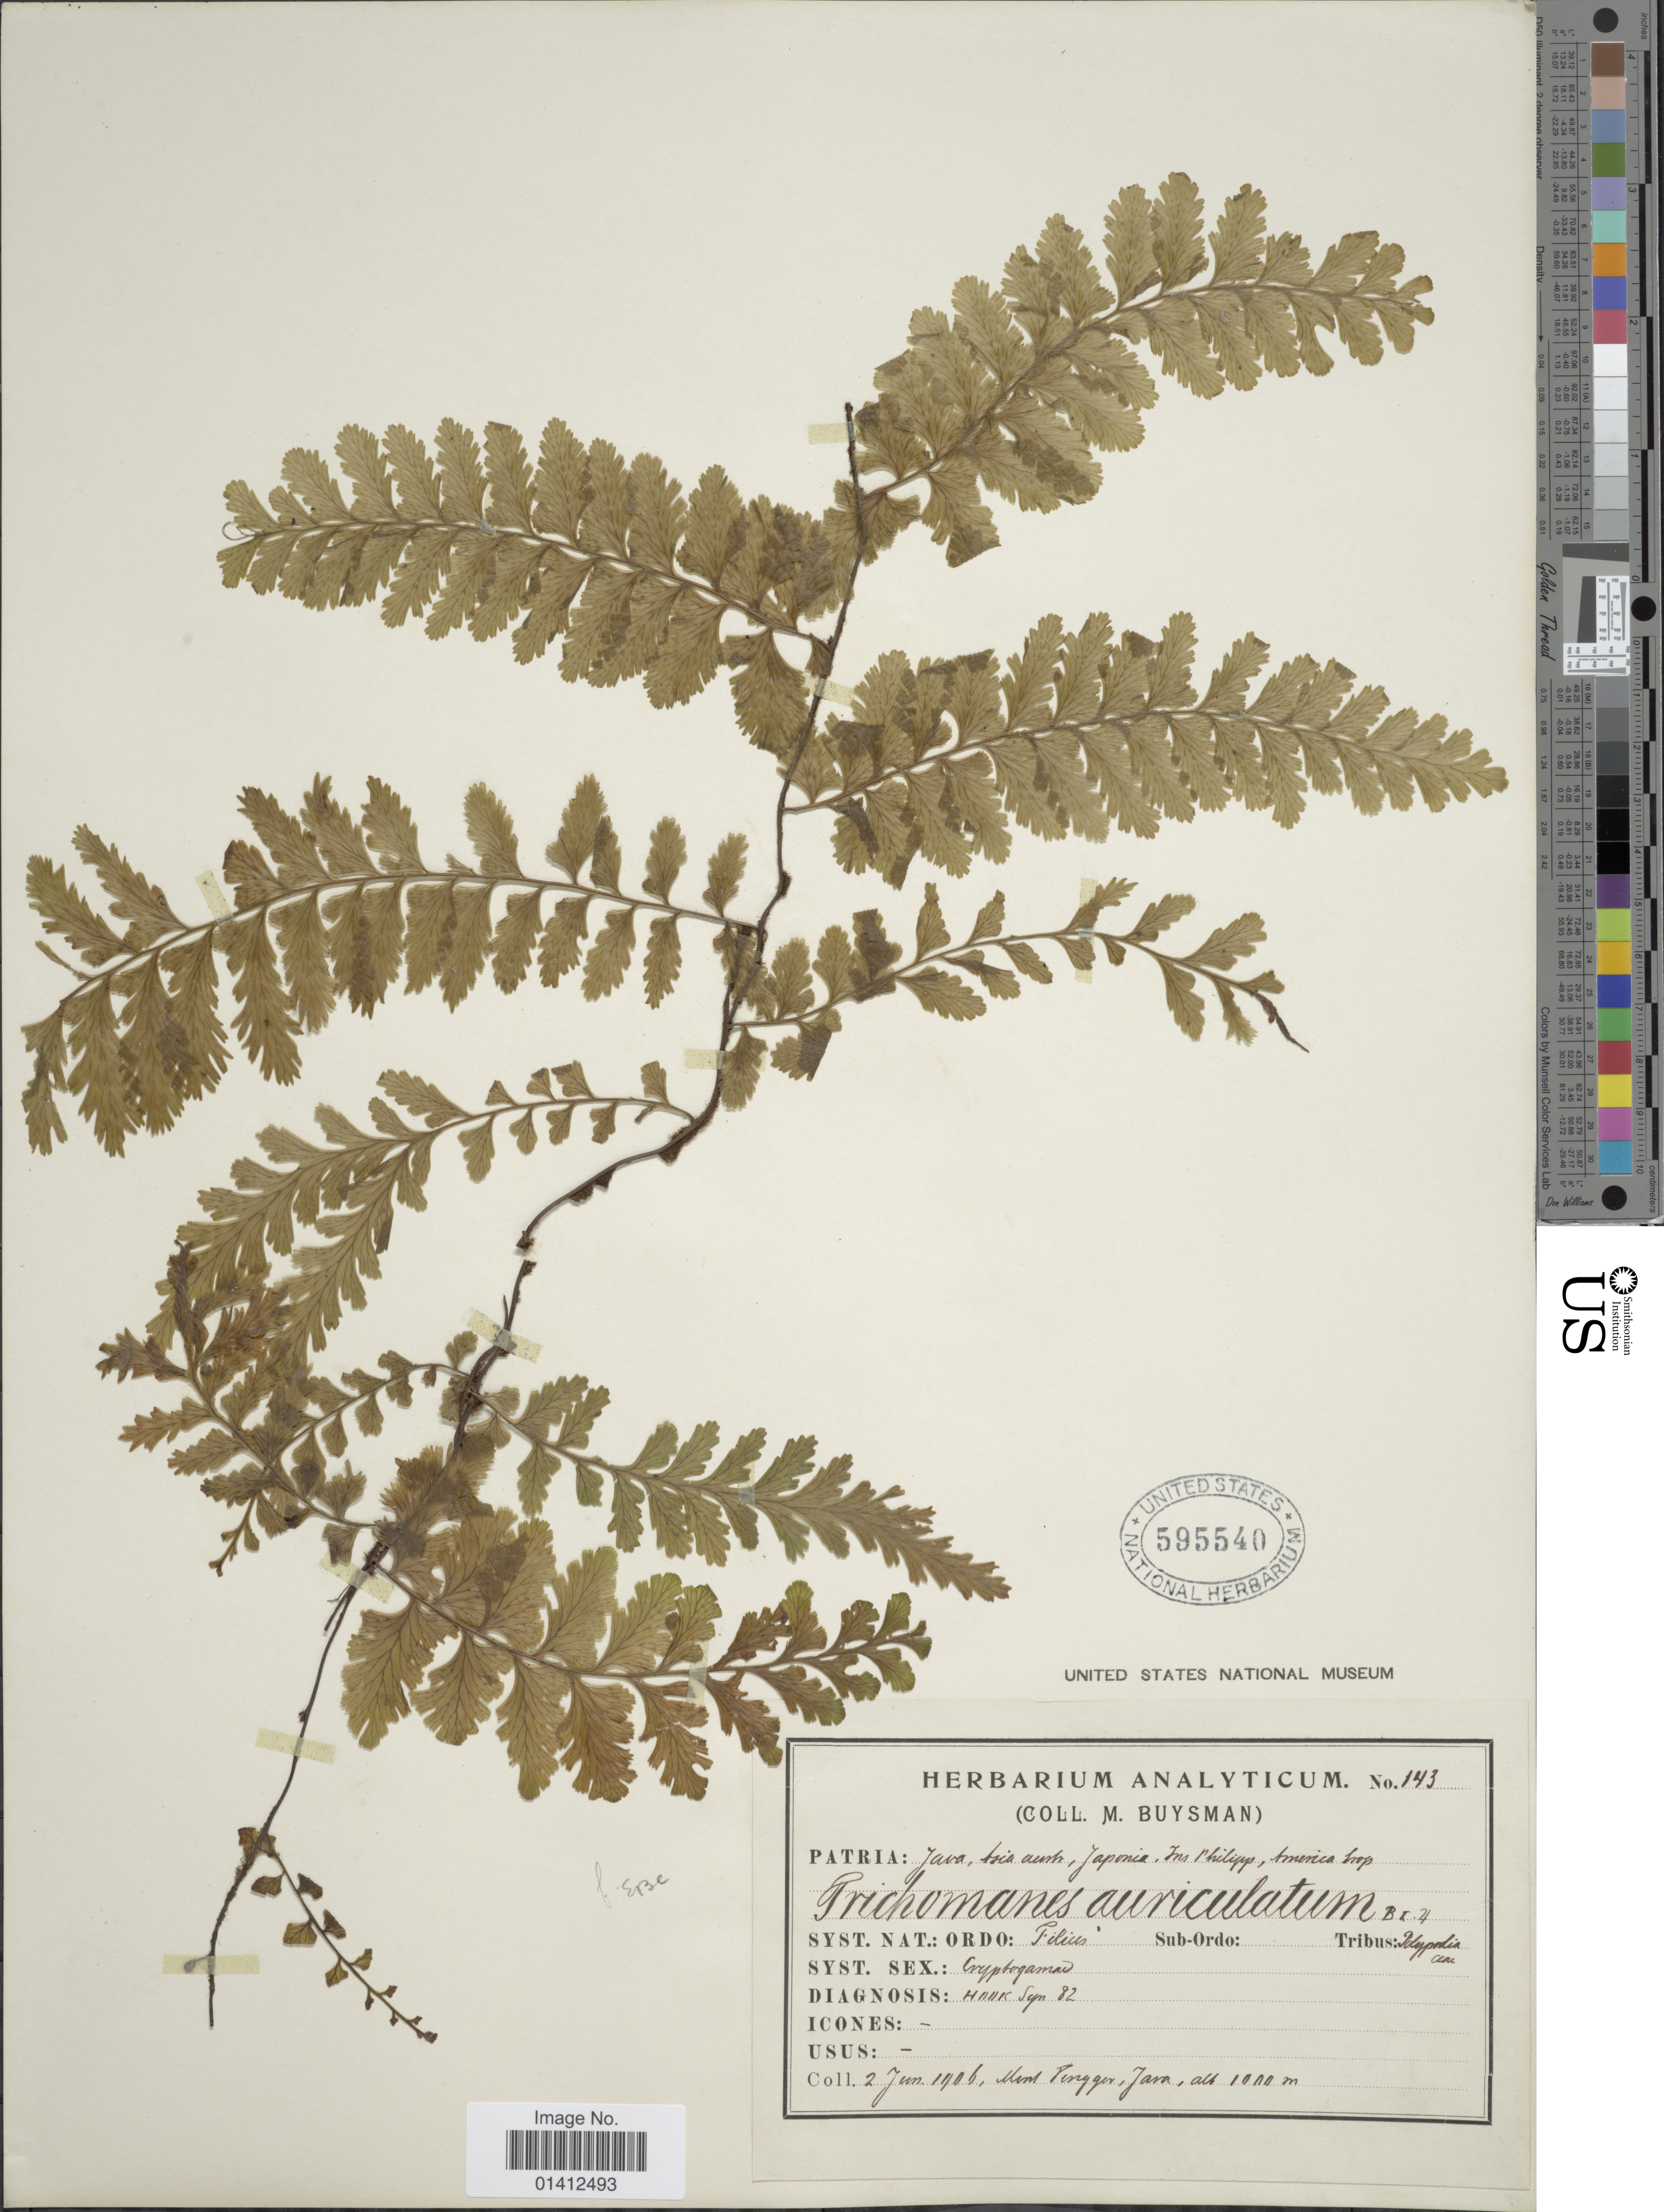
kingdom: Plantae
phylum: Tracheophyta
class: Polypodiopsida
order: Hymenophyllales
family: Hymenophyllaceae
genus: Vandenboschia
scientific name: Vandenboschia auriculata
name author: (Blume) Copel.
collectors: M. Buysman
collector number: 143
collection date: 1906-06-02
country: Indonesia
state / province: Java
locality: Mont Pengger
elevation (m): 1000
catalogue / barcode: US 595540